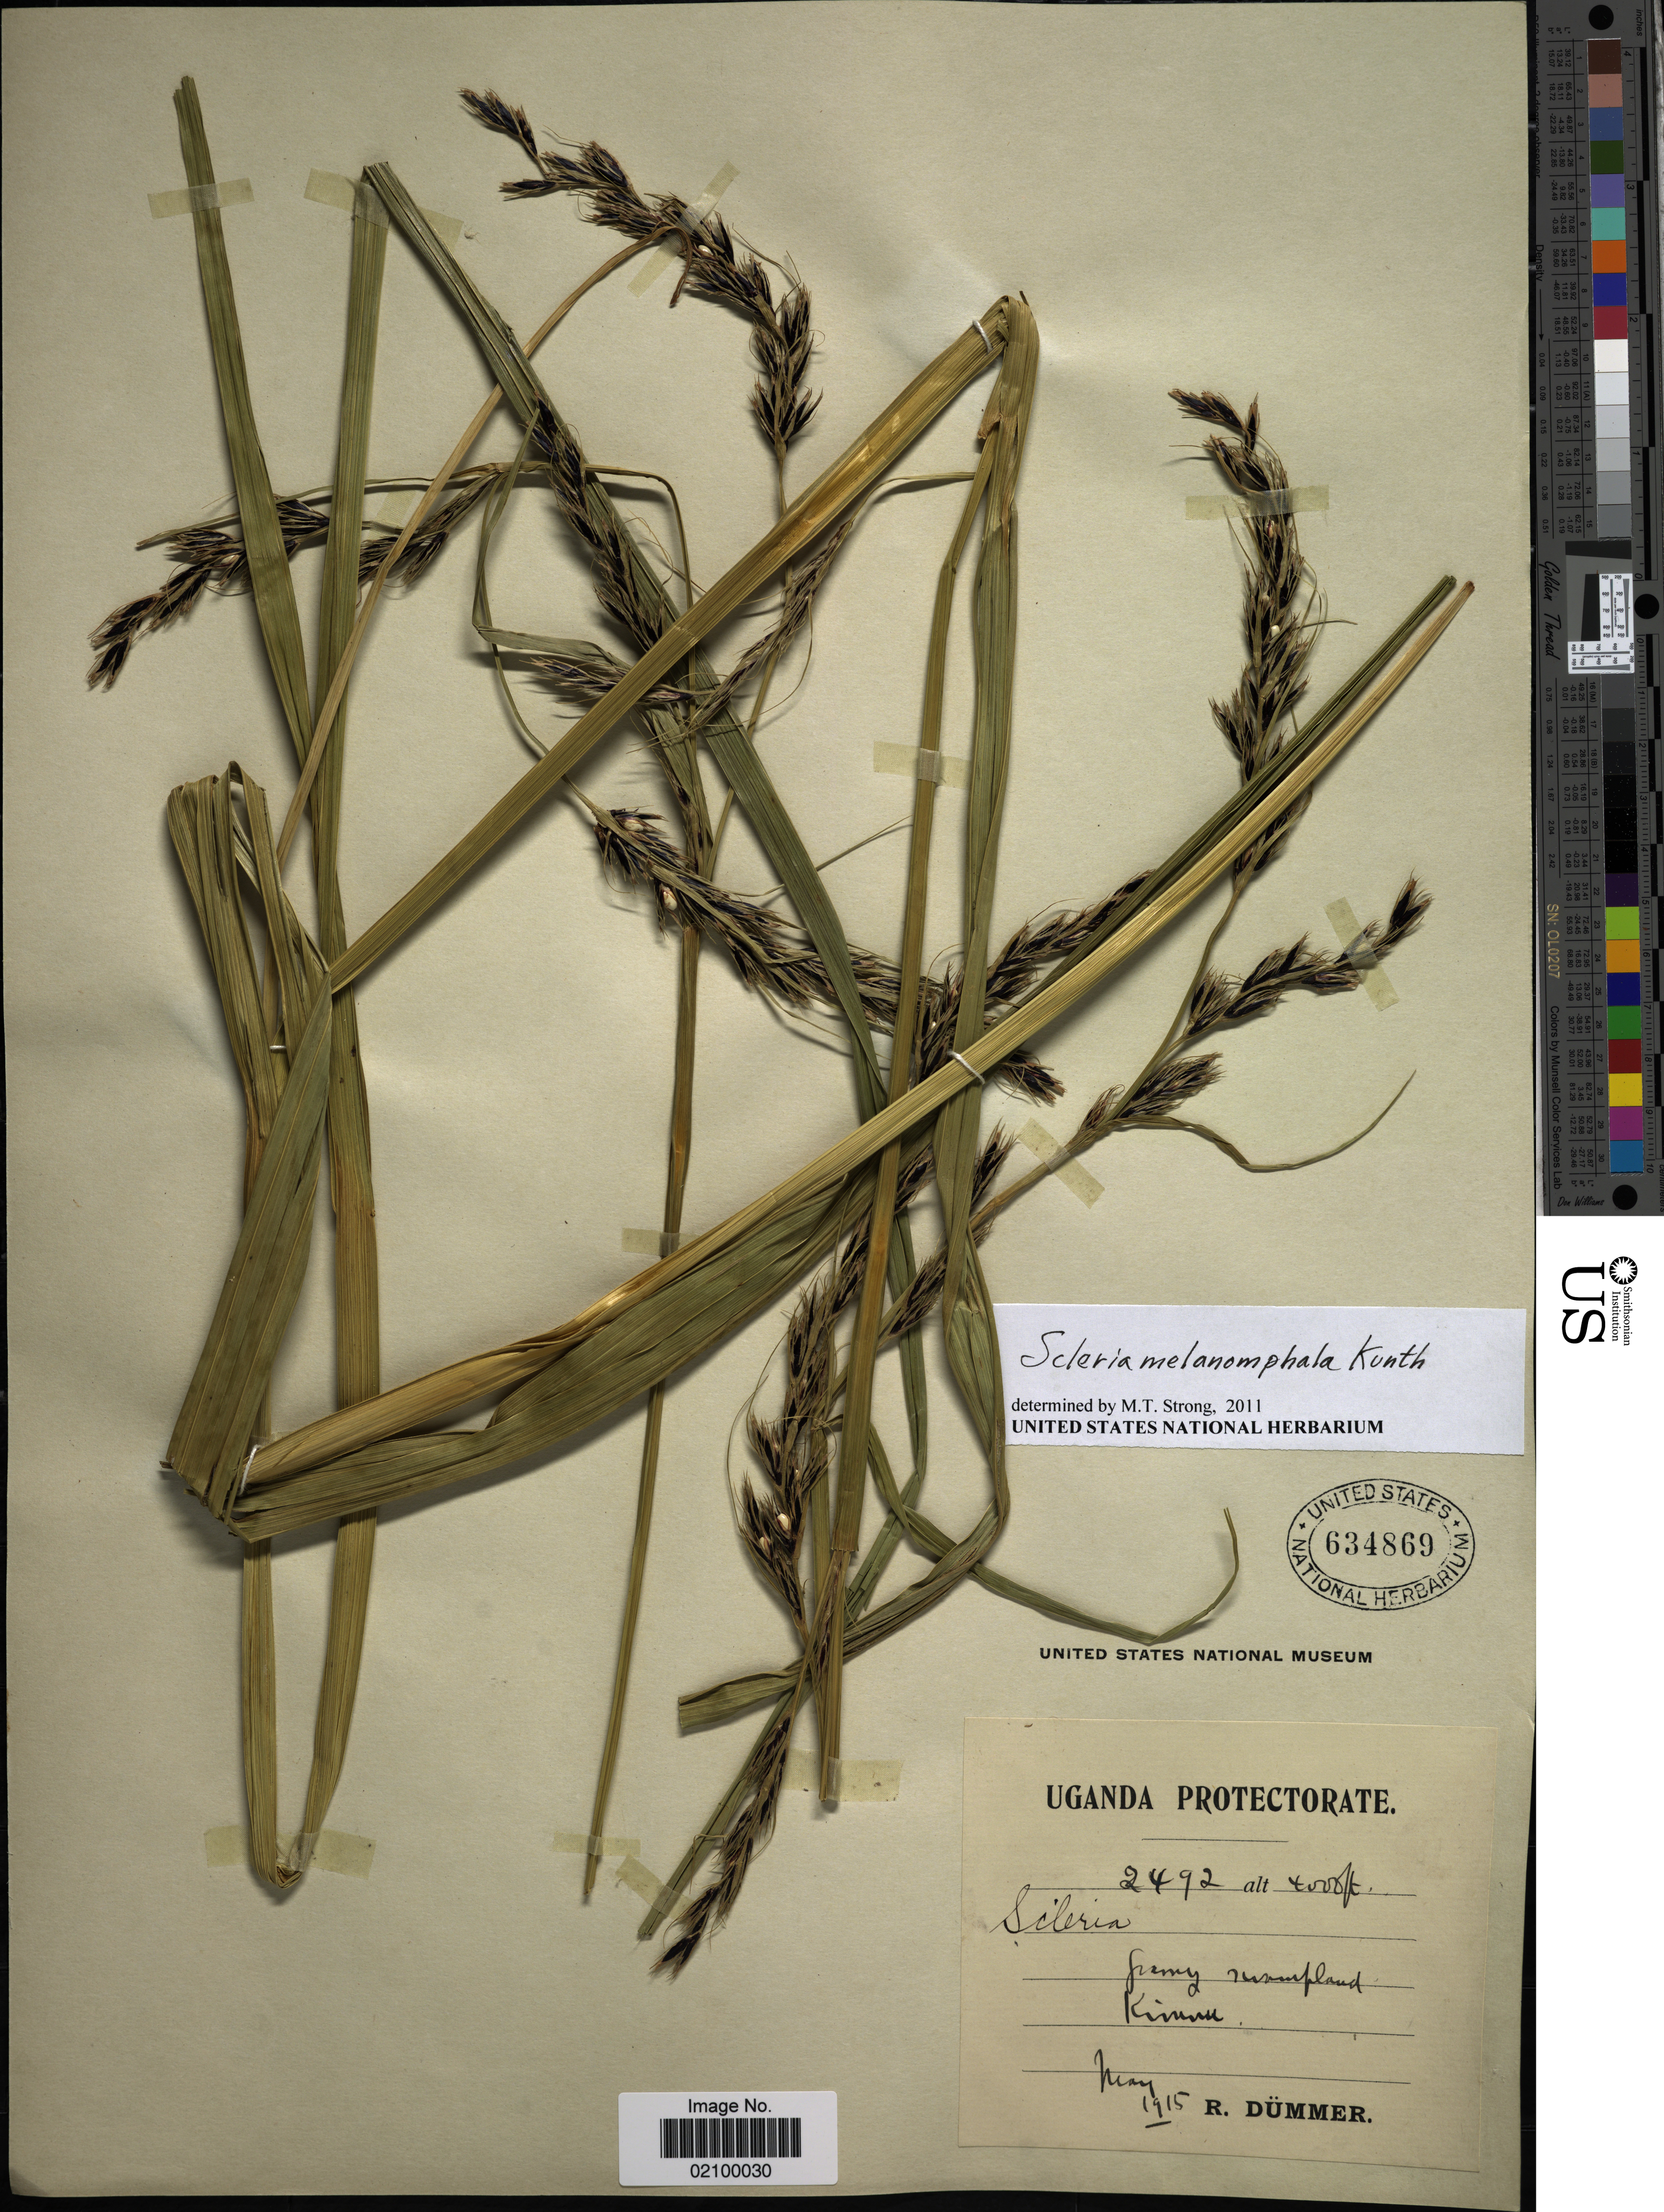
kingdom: Plantae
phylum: Tracheophyta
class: Liliopsida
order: Poales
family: Cyperaceae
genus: Scleria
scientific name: Scleria melanomphala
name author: Kunth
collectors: R. A. Dümmer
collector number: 2492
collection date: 1915-05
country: Uganda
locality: Grassy swampland, Kivuvu.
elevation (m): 1219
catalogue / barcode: US 634869